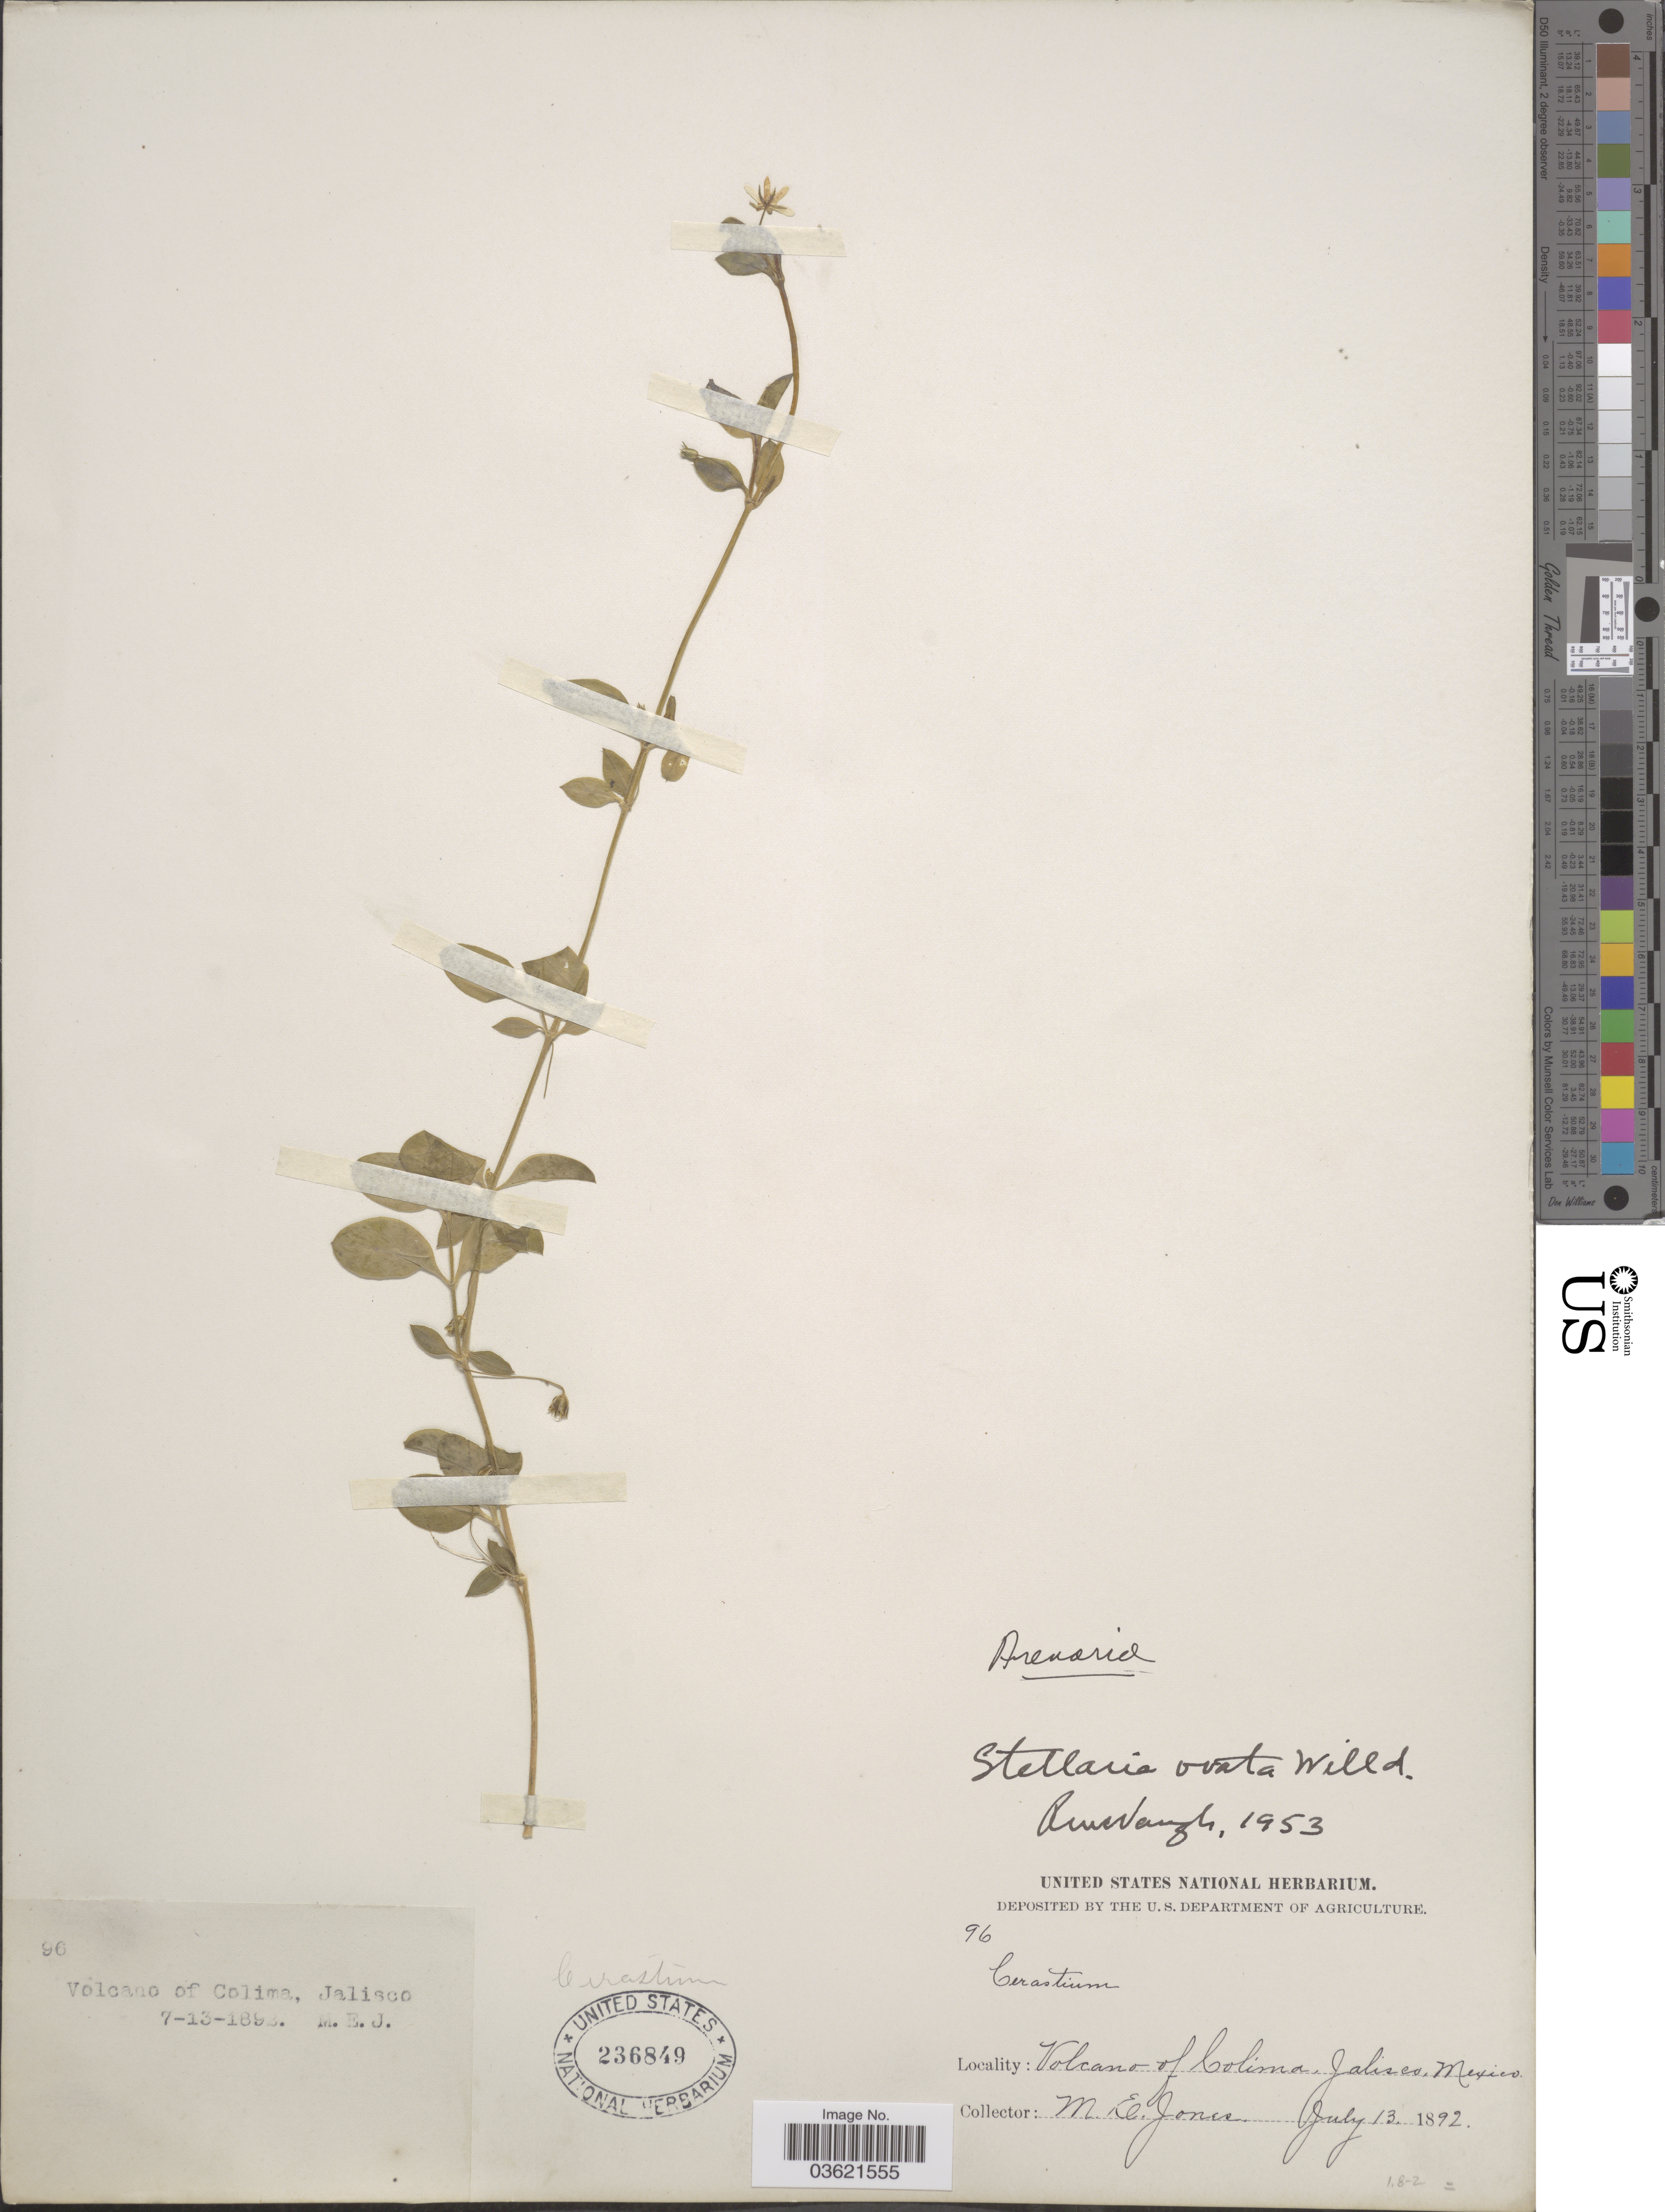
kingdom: Plantae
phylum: Tracheophyta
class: Magnoliopsida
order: Caryophyllales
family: Caryophyllaceae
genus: Arenaria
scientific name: Arenaria lanuginosa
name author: (Michx.) Rohrb.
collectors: M. E. Jones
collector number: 96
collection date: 1892-07-13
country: Mexico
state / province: Jalisco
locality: Volcano of Colima.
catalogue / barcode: US 236849